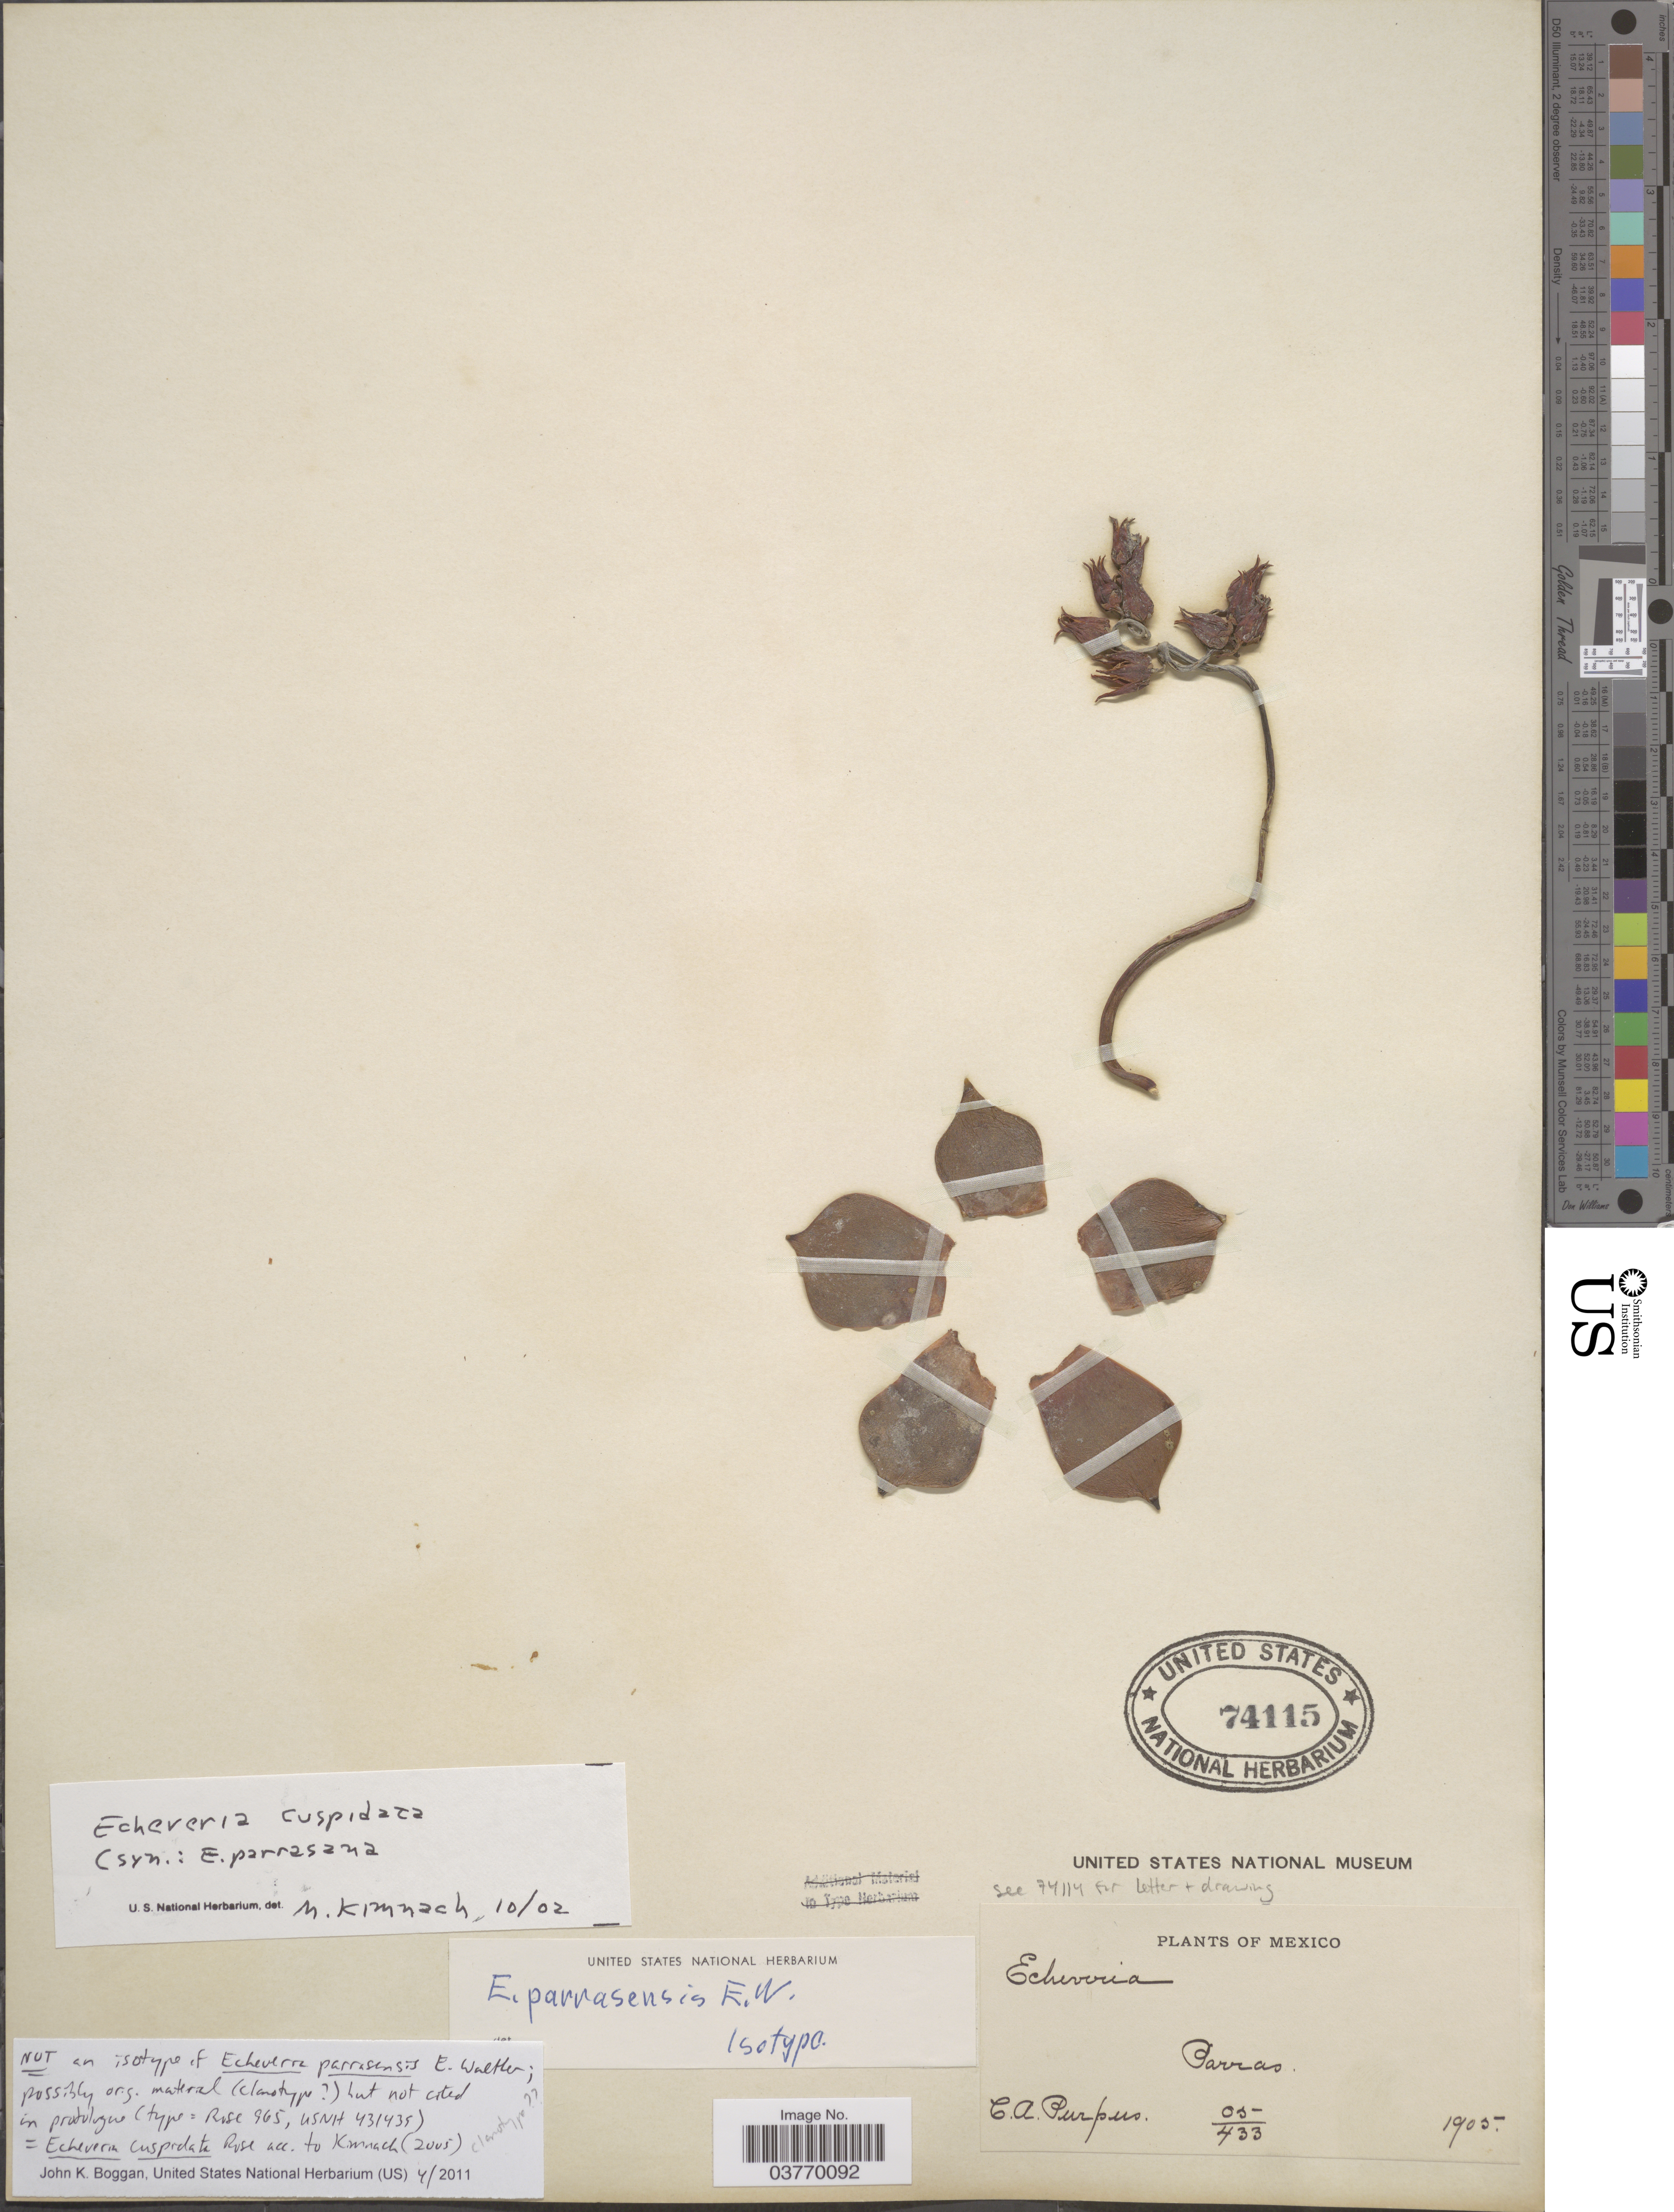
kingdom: Plantae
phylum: Tracheophyta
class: Magnoliopsida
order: Saxifragales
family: Crassulaceae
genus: Echeveria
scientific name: Echeveria cuspidata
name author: Rose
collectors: C. A. Purpus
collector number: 05/433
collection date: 1905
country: Mexico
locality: Parras.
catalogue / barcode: US 74115